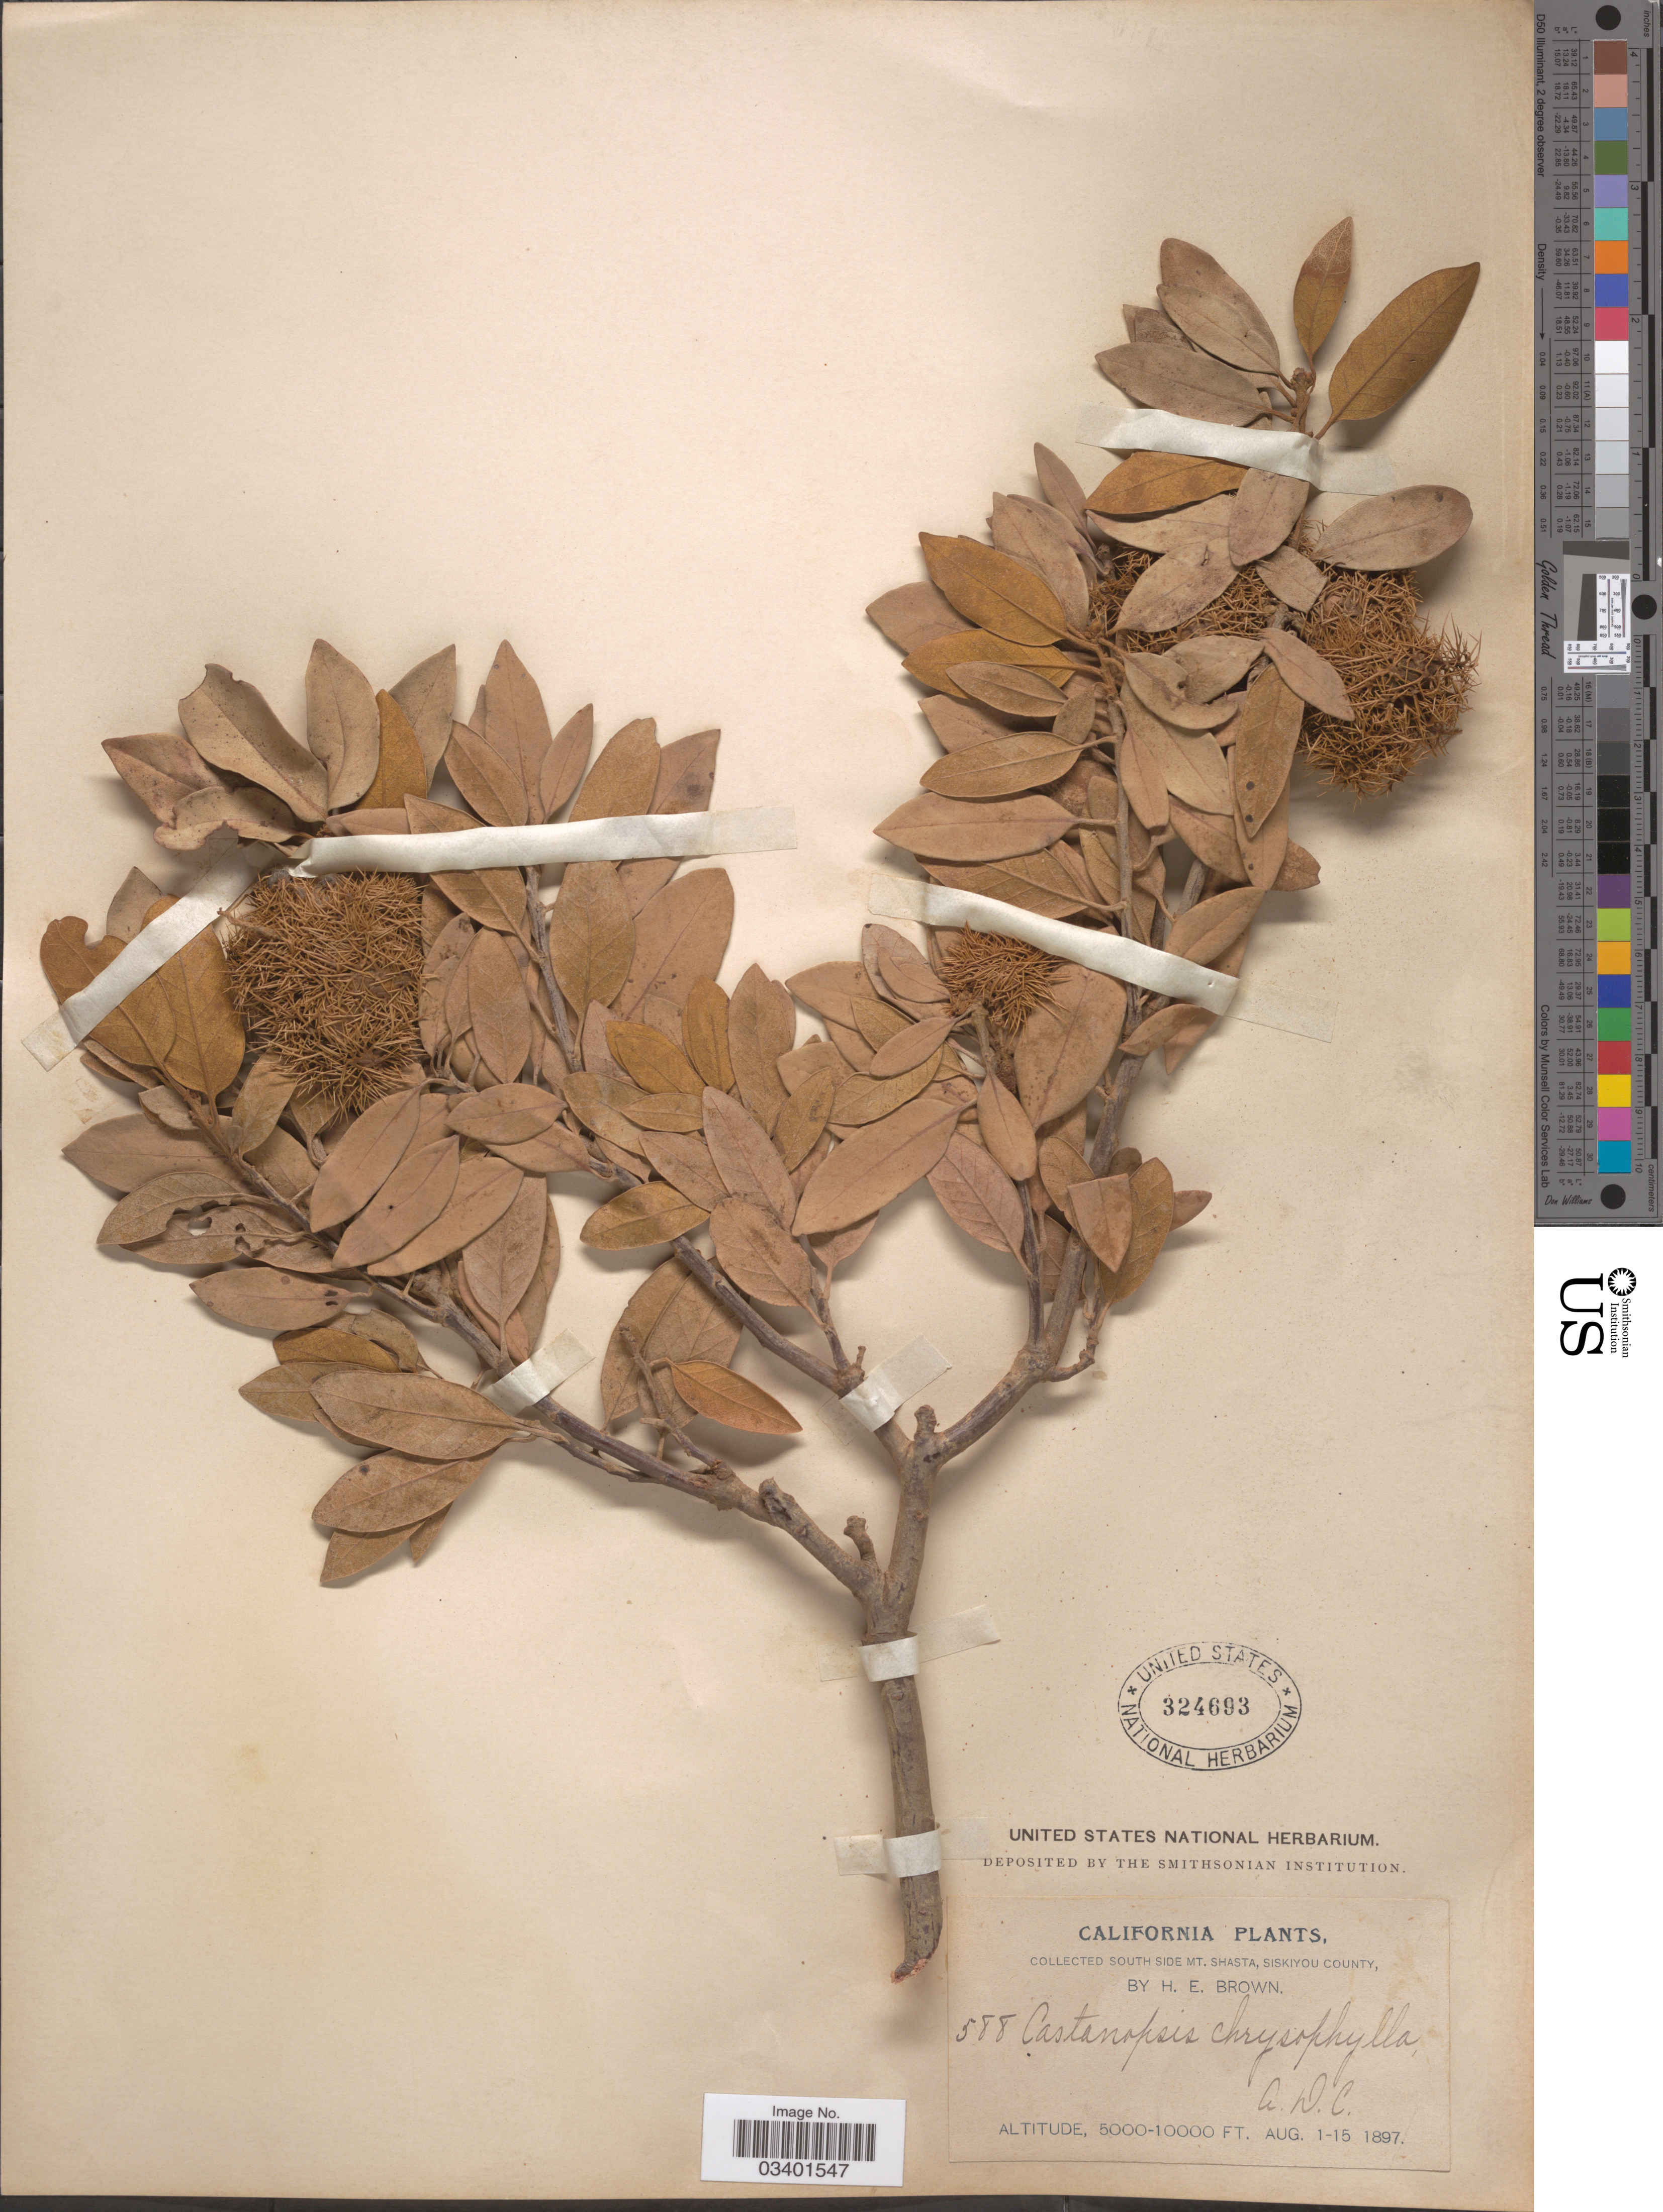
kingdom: Plantae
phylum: Tracheophyta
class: Magnoliopsida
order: Fagales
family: Fagaceae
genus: Chrysolepis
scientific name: Chrysolepis sempervirens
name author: (Kellogg) Hjelmq.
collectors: H. E. Brown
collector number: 588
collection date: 1897-08-01/1897-08-15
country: United States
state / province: California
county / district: Siskiyou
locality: South side of Mt. Shasta, Siskiyou County.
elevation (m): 1524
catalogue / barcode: US 324693